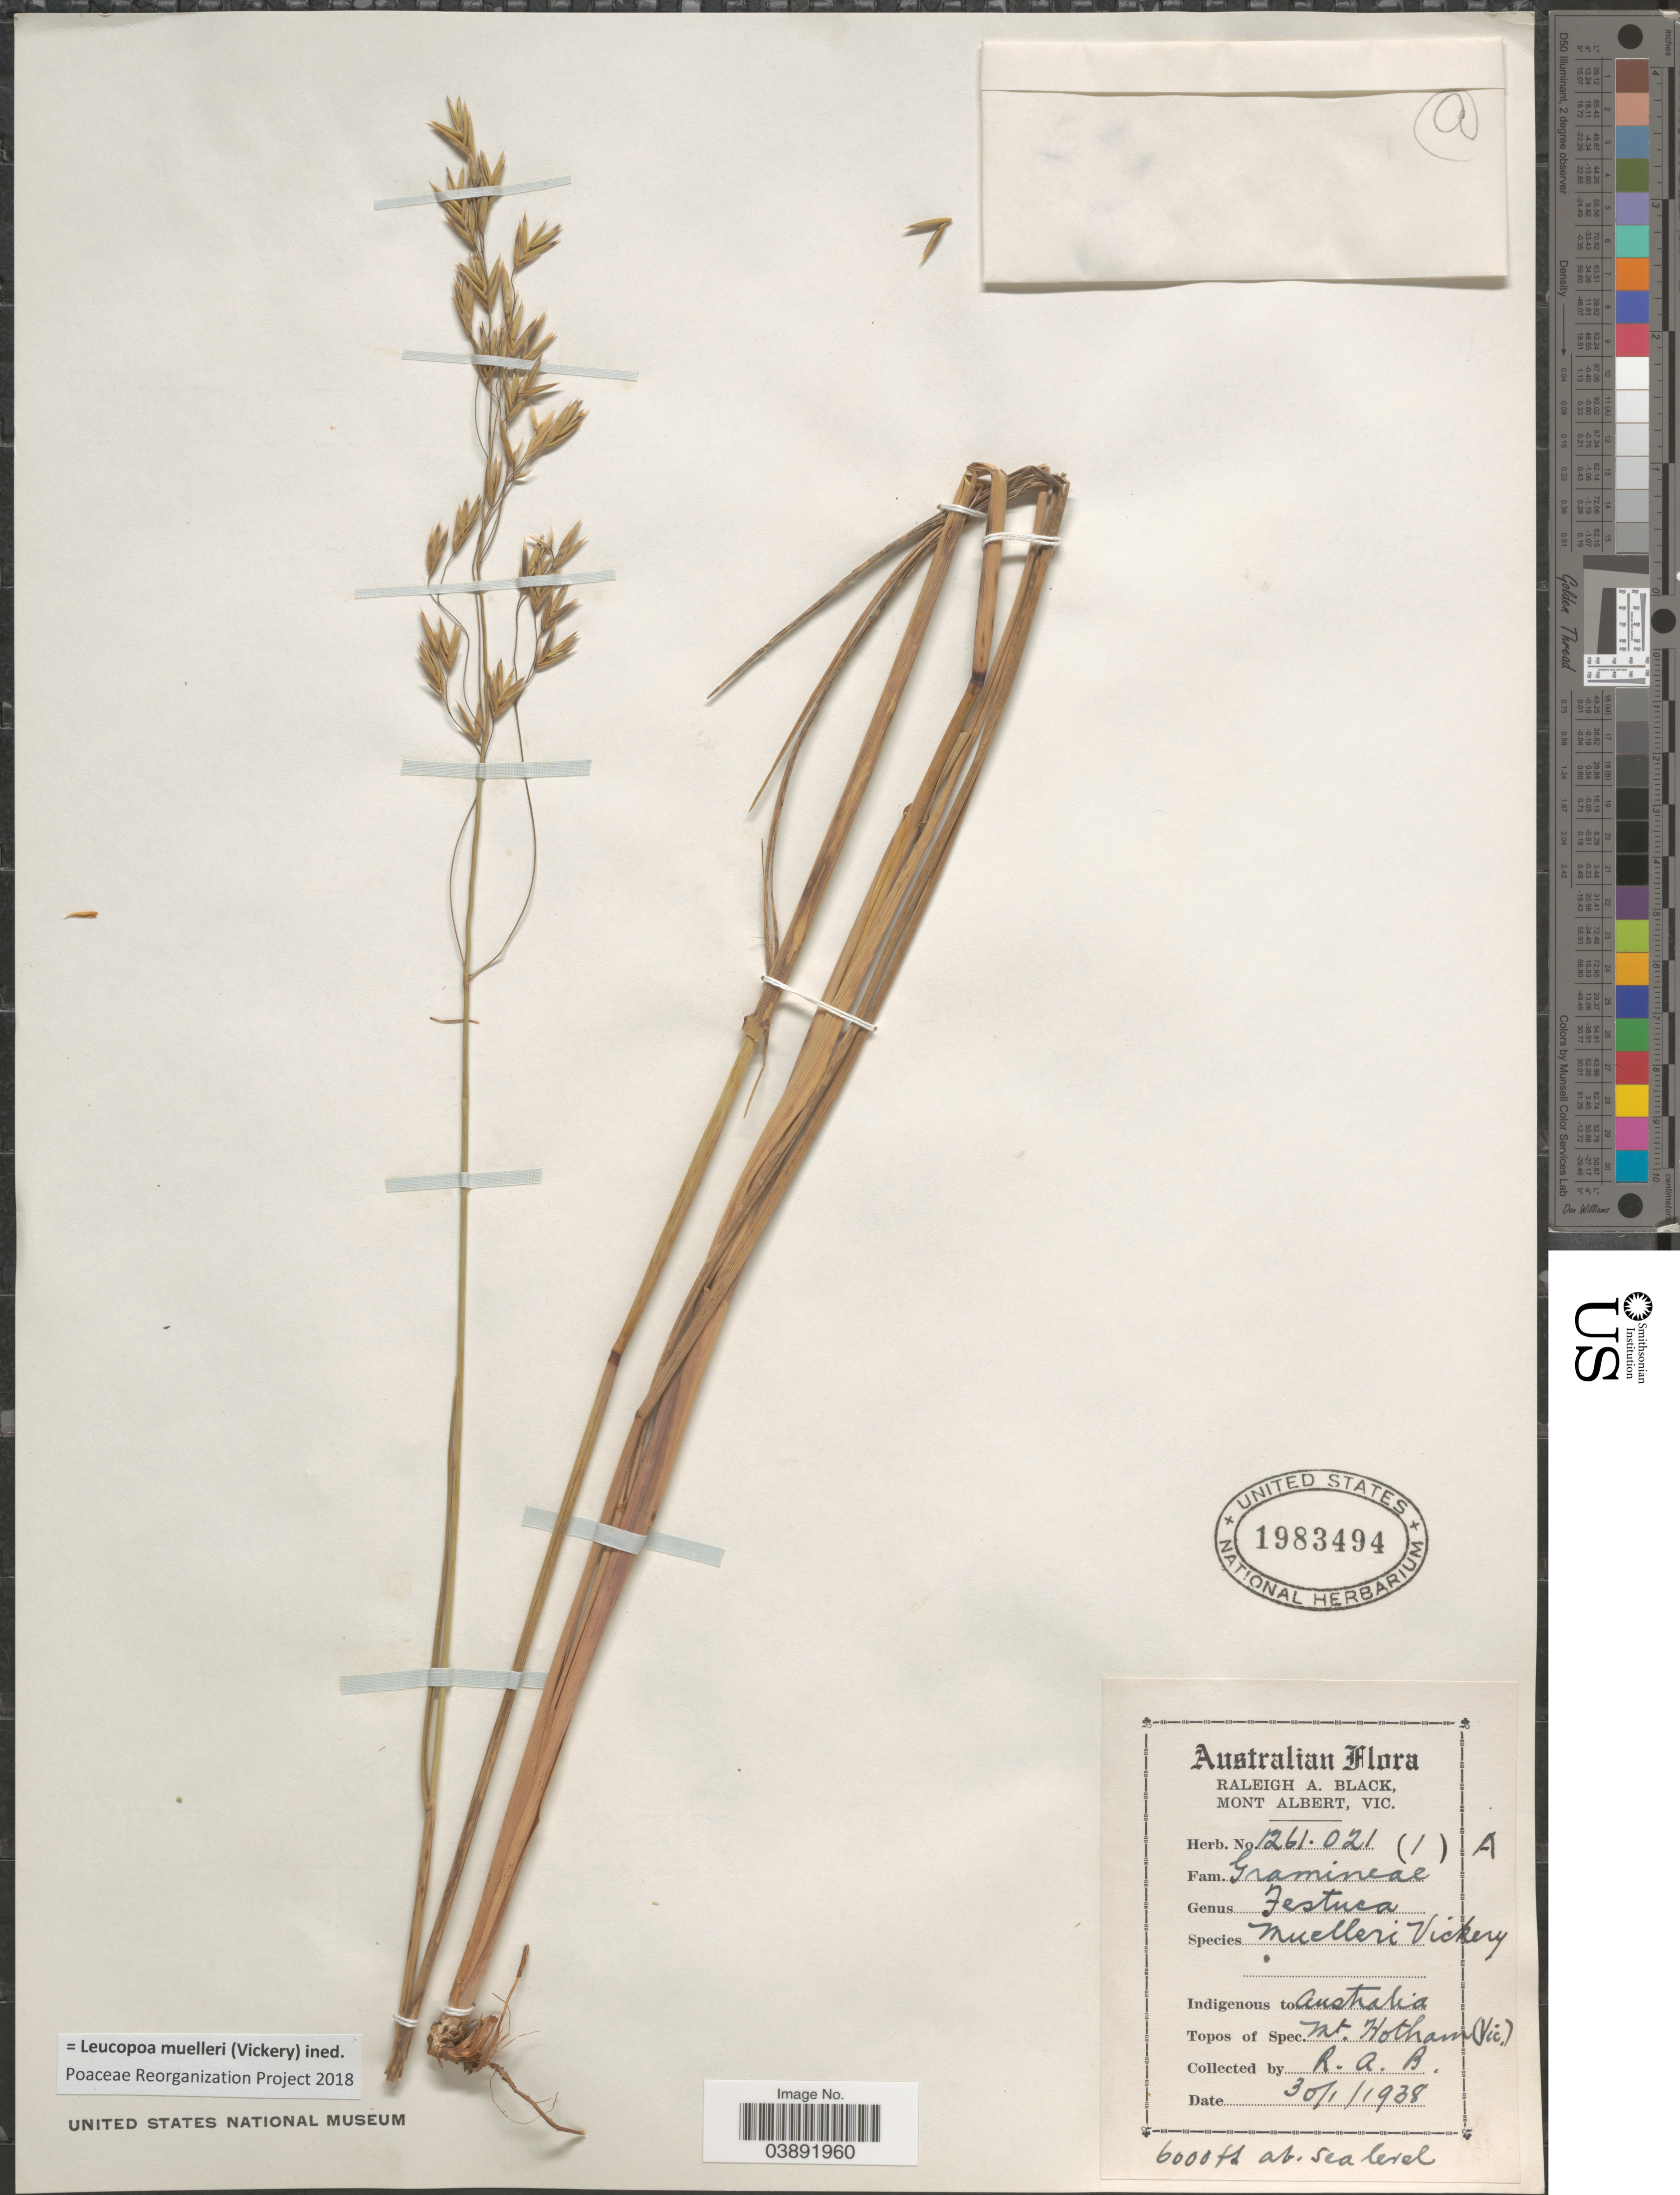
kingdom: Plantae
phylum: Tracheophyta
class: Liliopsida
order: Poales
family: Poaceae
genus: Leucopoa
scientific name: Leucopoa muelleri ined.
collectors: R. A. Black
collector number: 1261021 (1) A?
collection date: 1938-01-30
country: Australia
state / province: Victoria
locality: Mt. Hotham (Vic).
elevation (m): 1829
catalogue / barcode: US 1983494